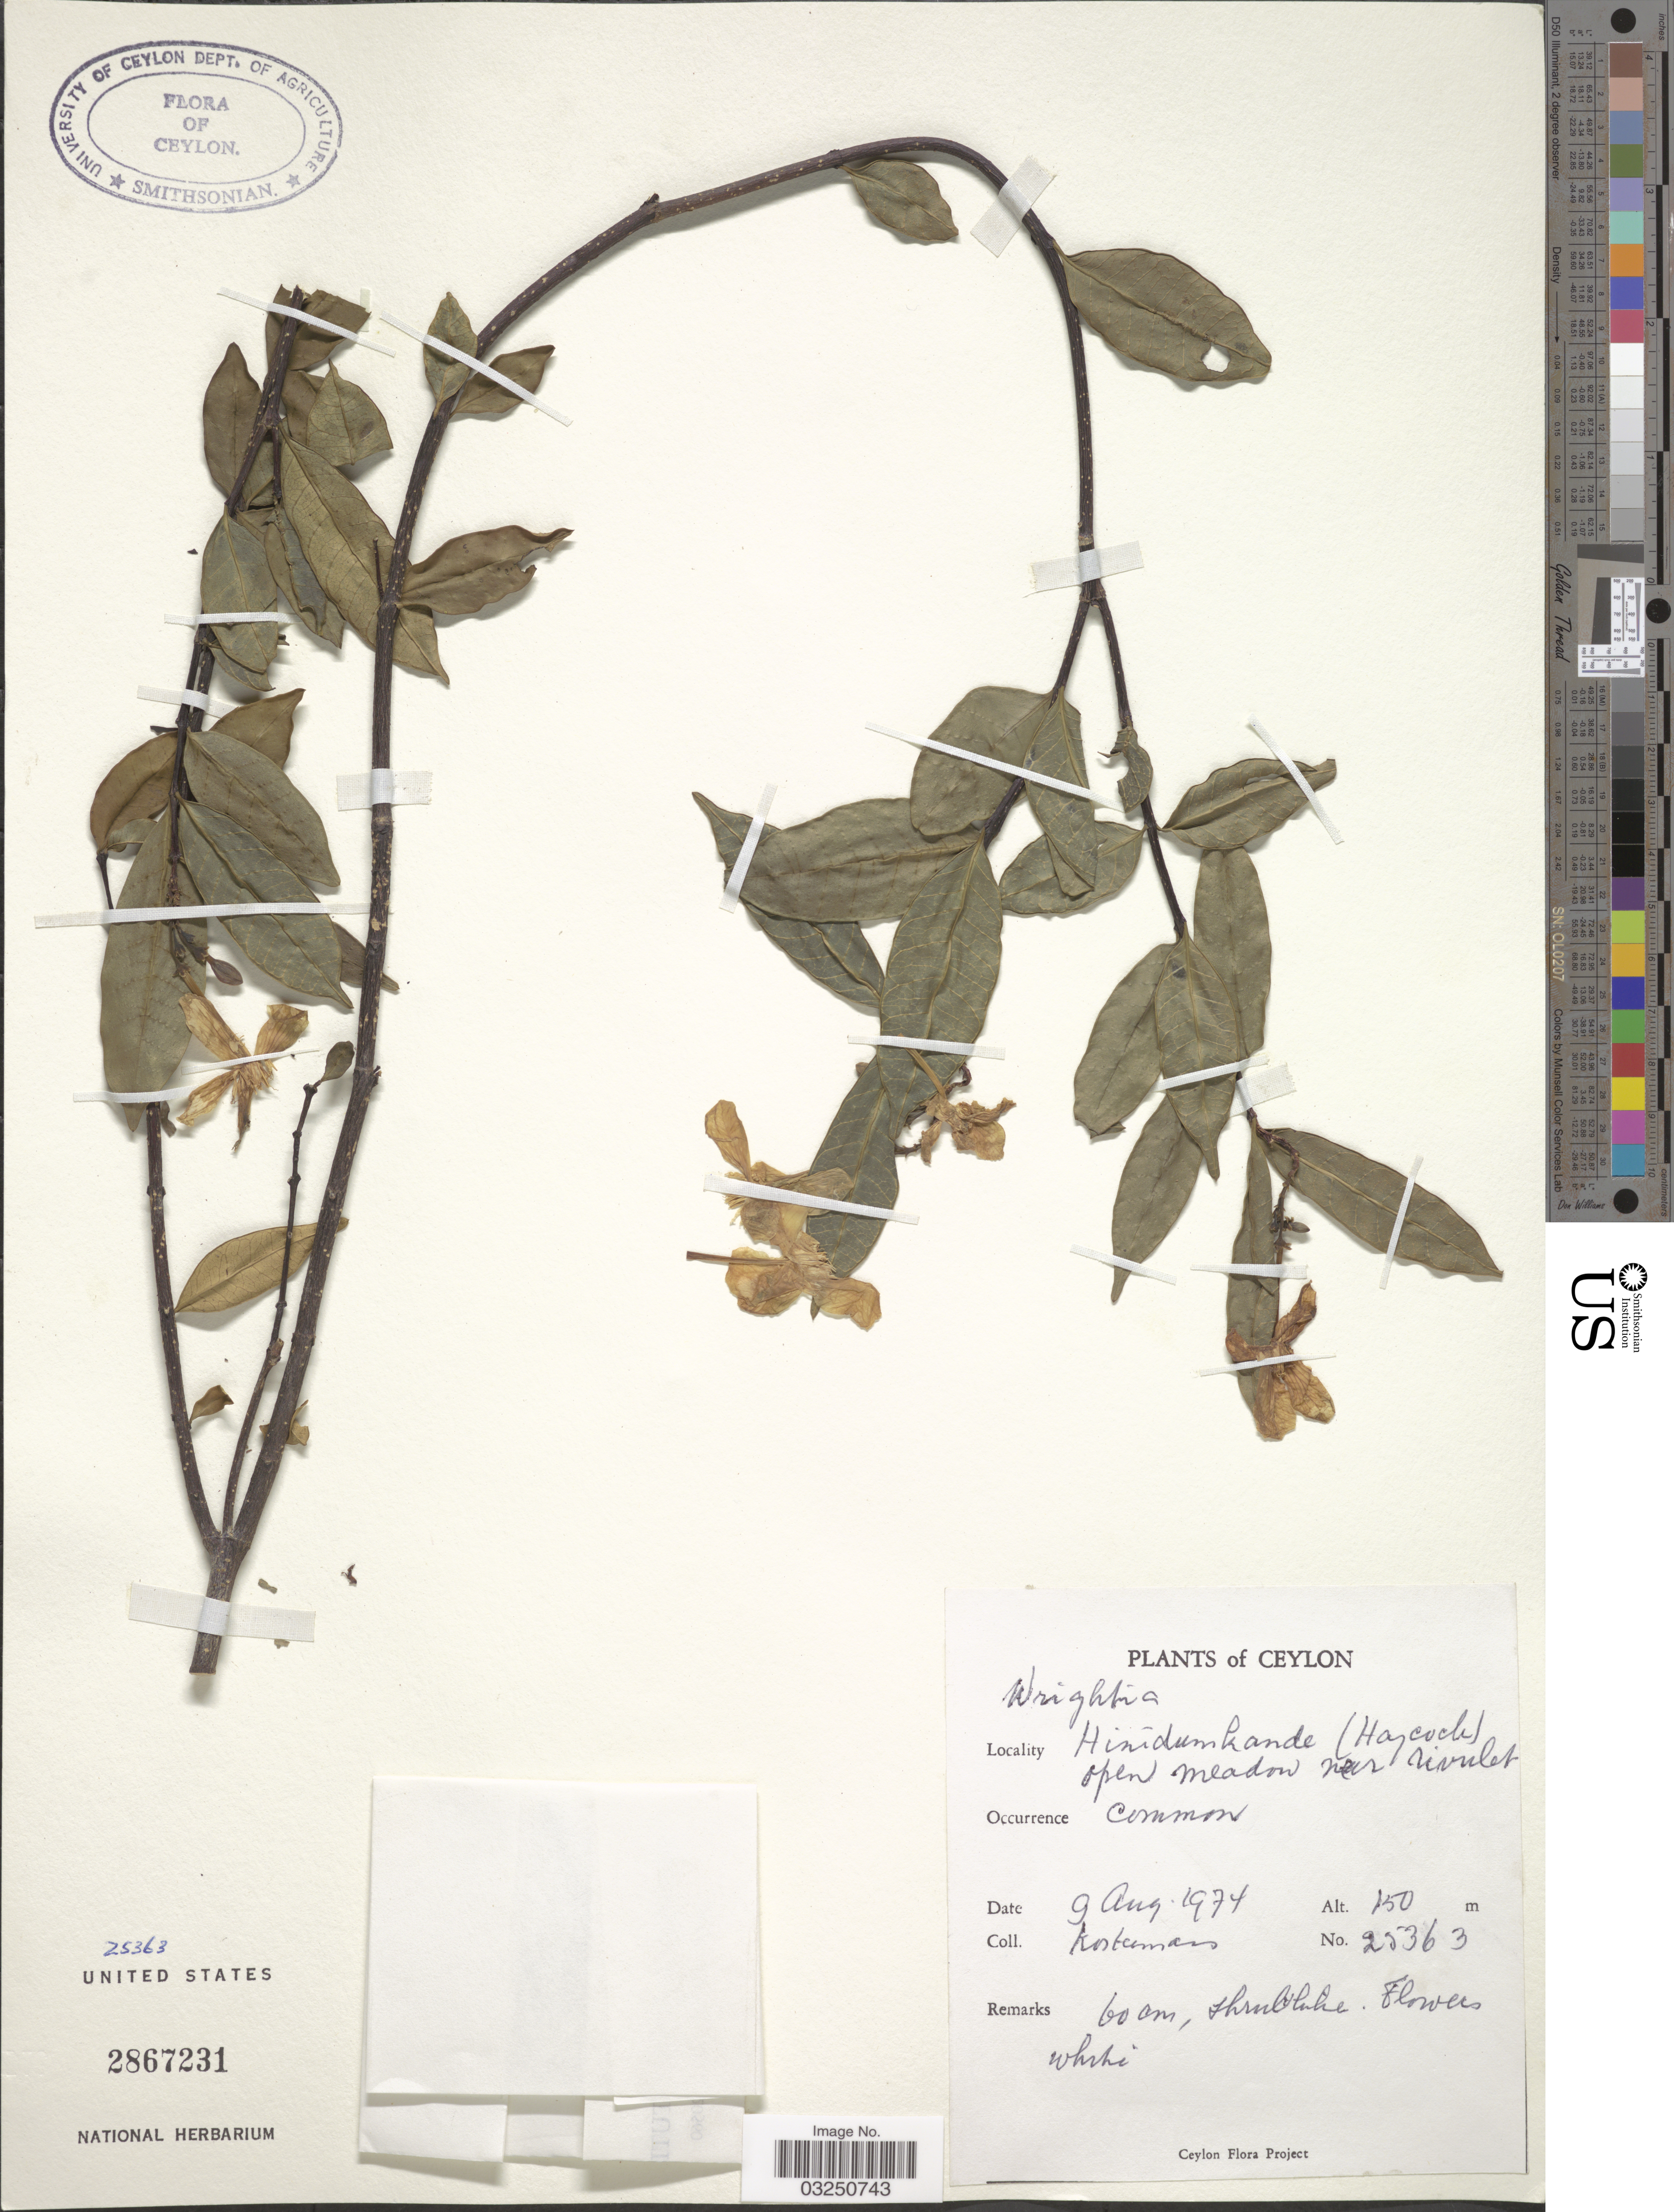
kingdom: Plantae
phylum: Tracheophyta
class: Magnoliopsida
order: Gentianales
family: Apocynaceae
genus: Wrightia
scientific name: Wrightia sp.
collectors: Kostermans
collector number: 25363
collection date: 1974-08-09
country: Sri Lanka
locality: Ceylon. Hinidumkande (Haycock) open meadow near rivulet.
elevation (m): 150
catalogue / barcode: US 2867231